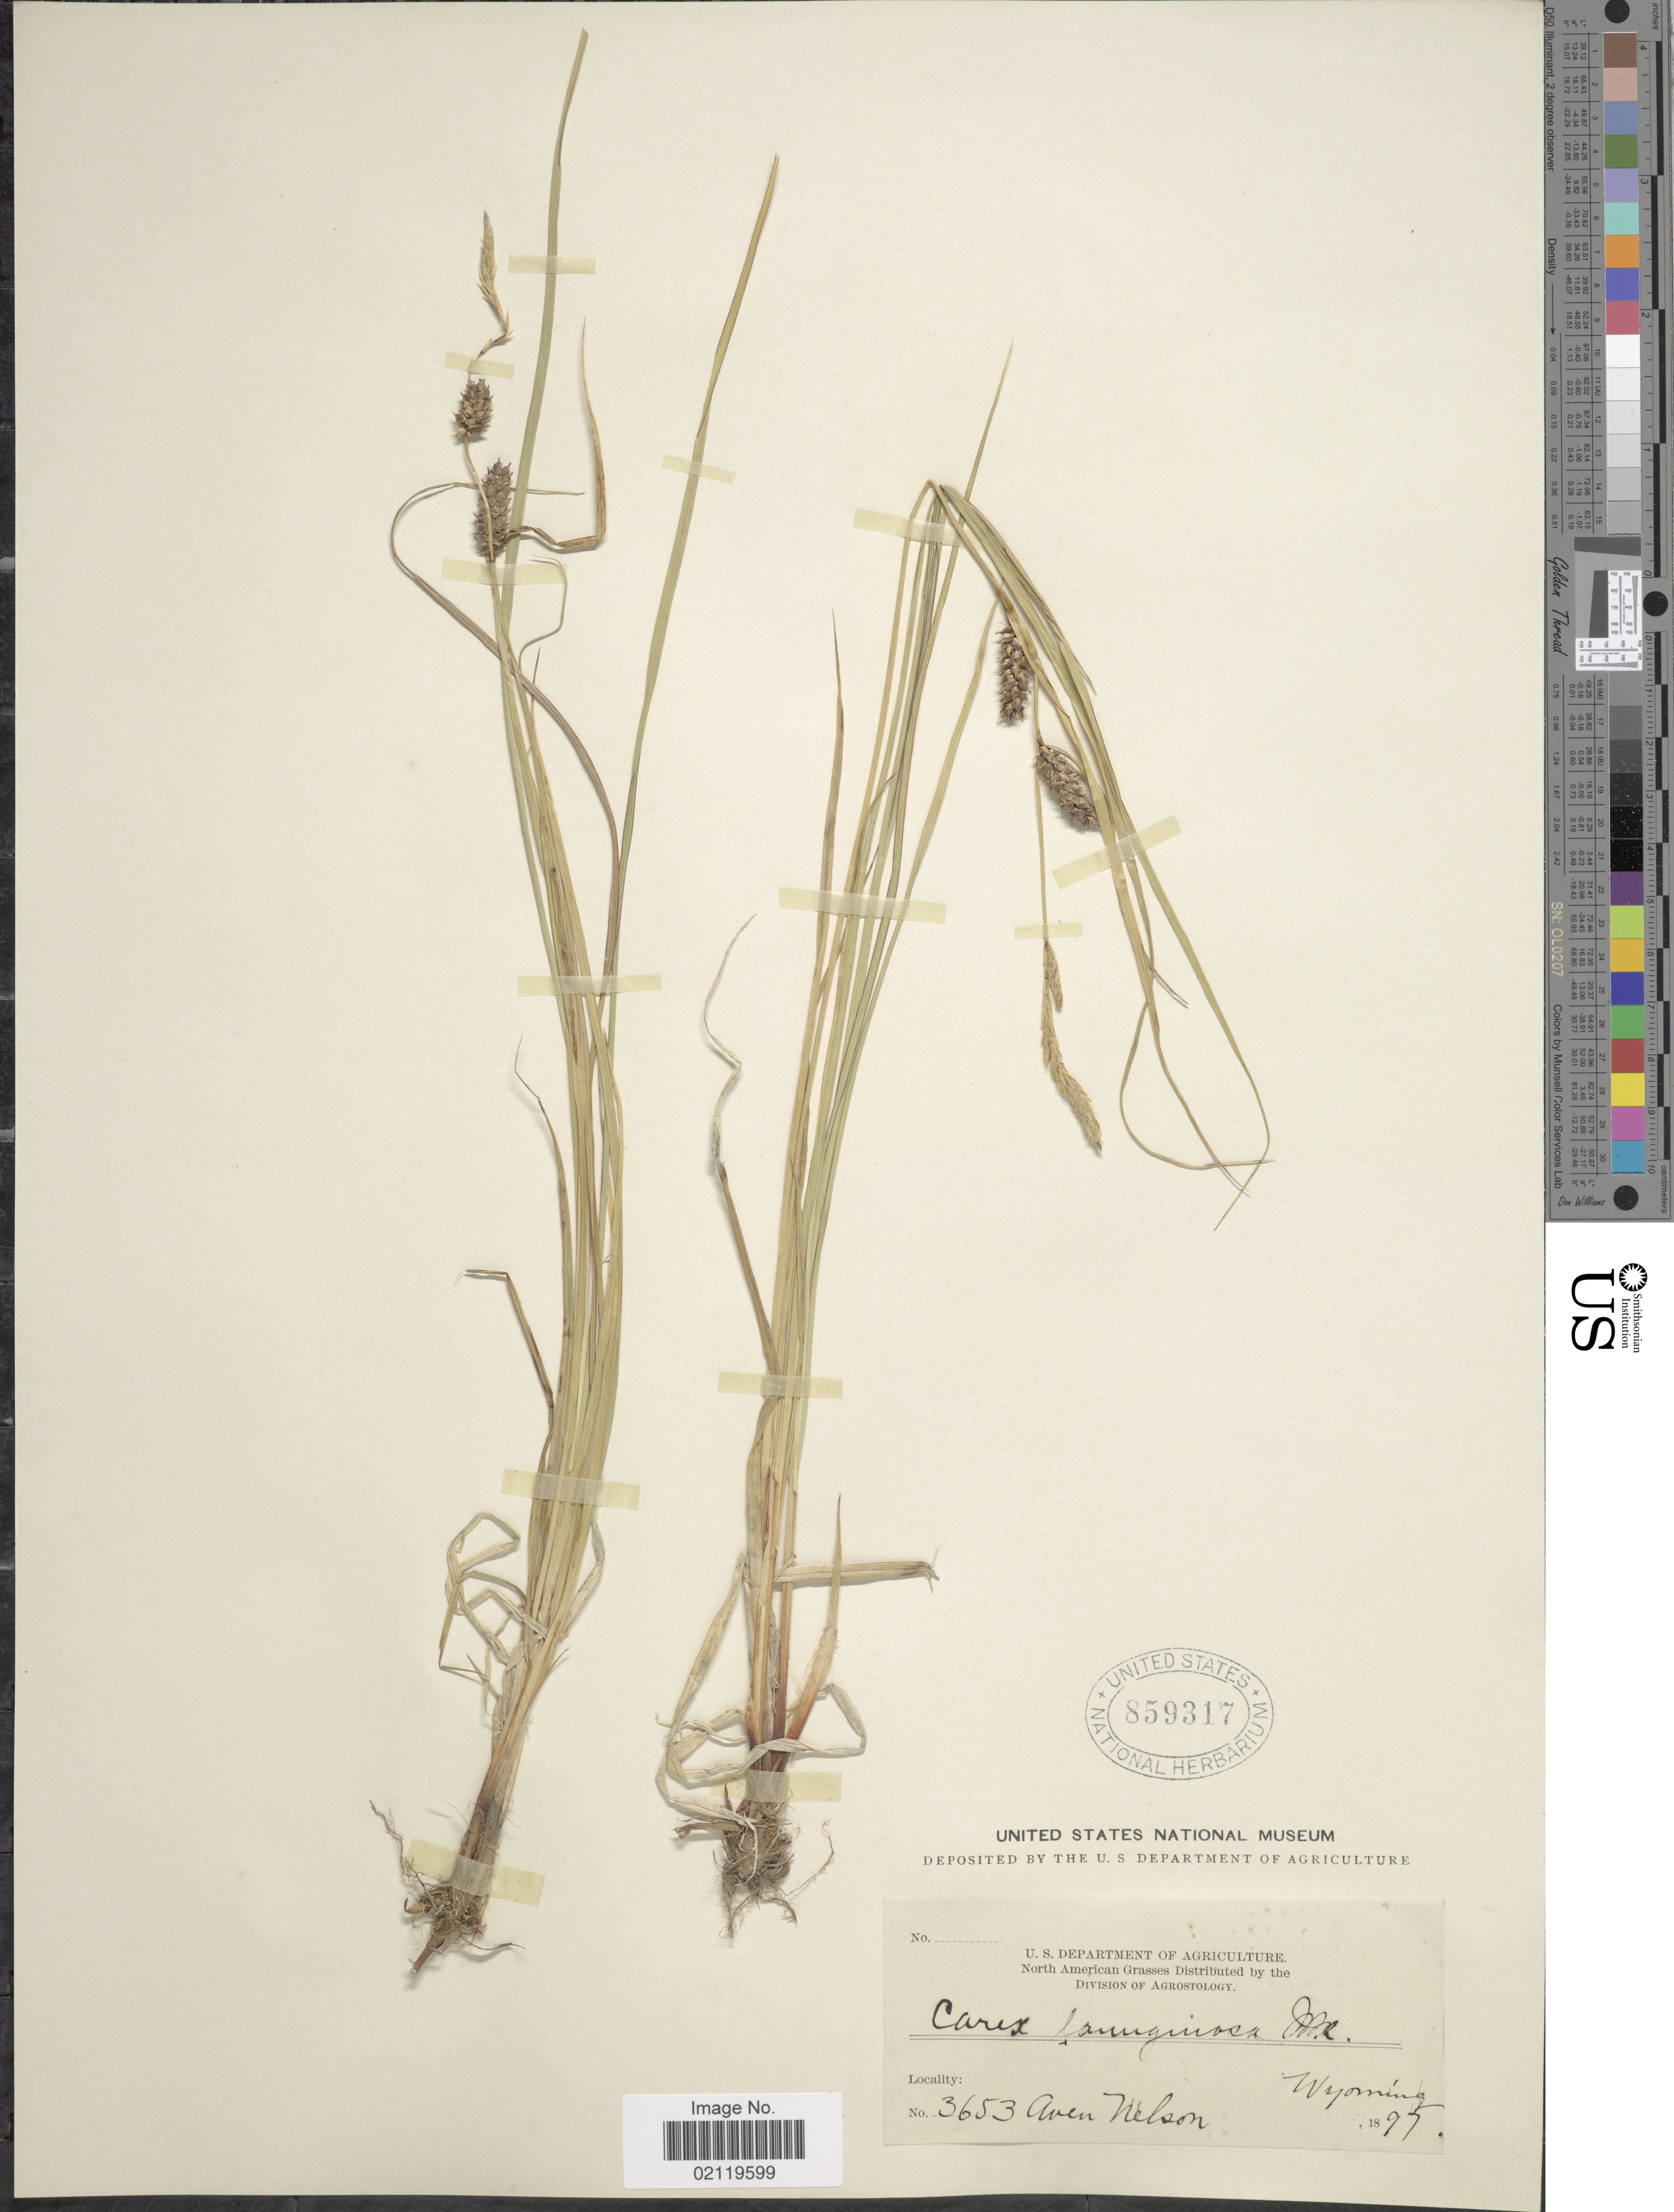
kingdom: Plantae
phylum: Tracheophyta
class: Liliopsida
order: Poales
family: Cyperaceae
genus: Carex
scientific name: Carex pellita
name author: Muhl. ex Willd.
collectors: A. Nelson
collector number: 3653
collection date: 1897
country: United States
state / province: Wyoming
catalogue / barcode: US 859317